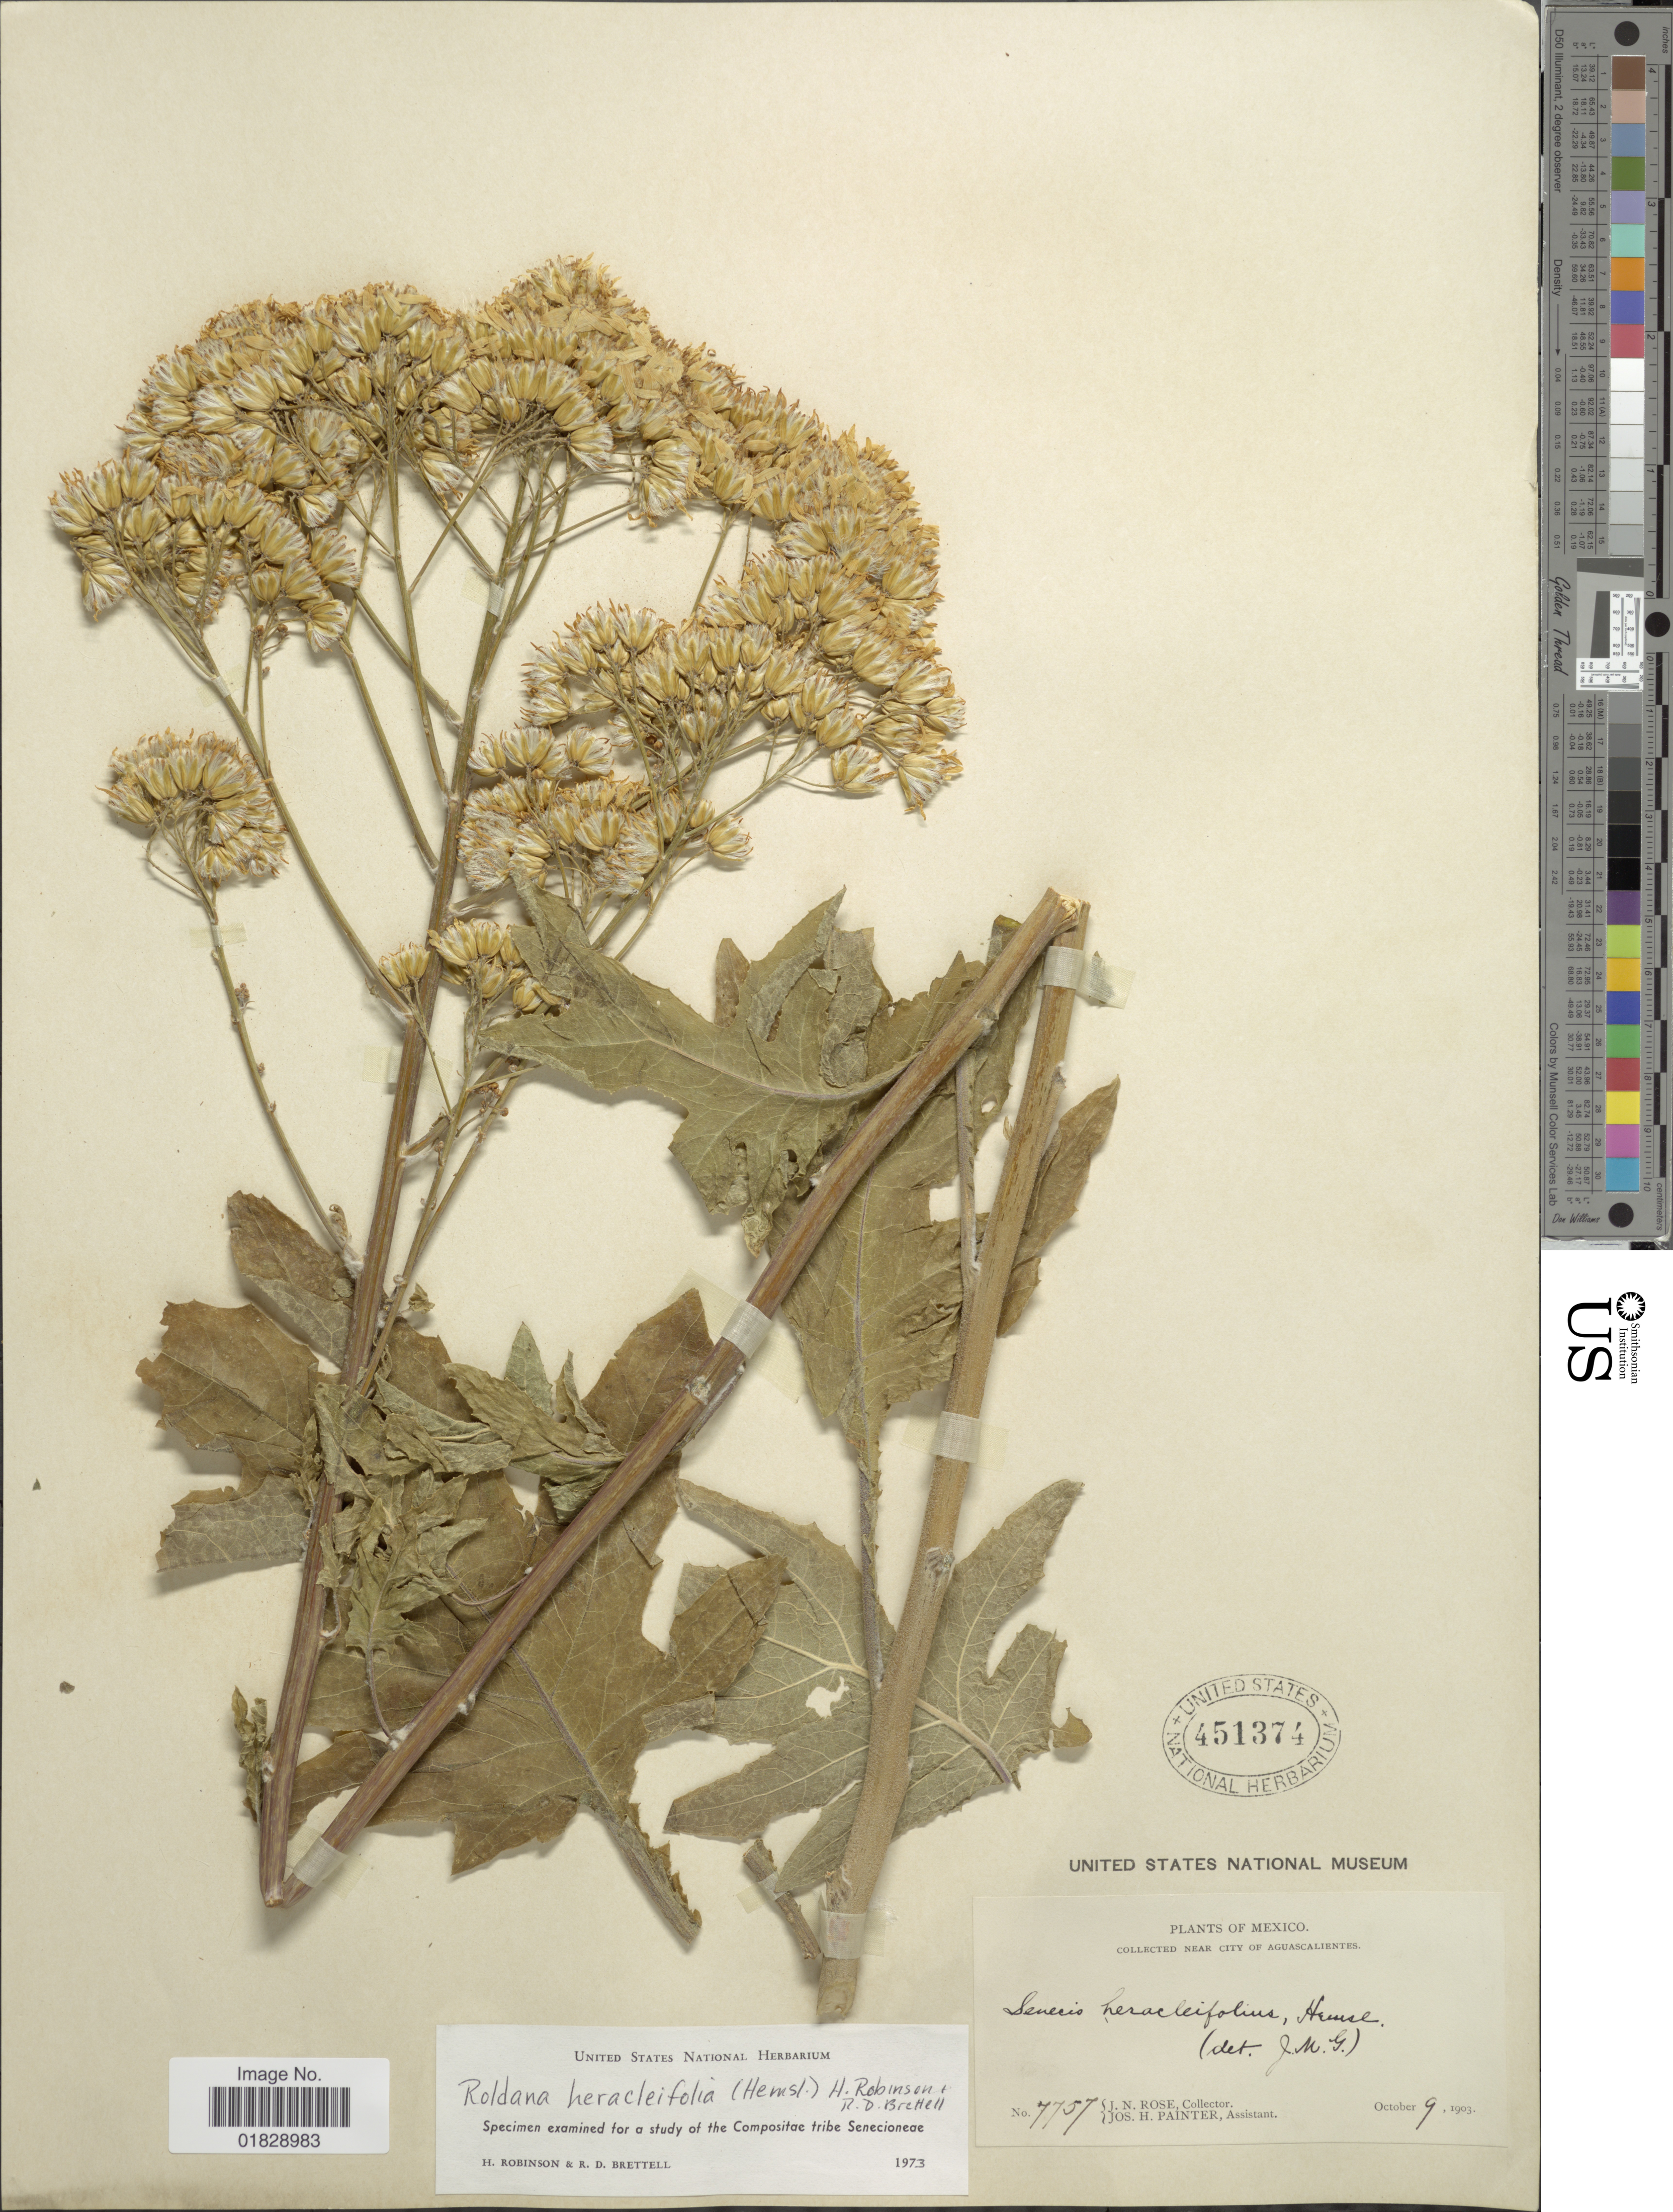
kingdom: Plantae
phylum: Tracheophyta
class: Magnoliopsida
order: Asterales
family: Asteraceae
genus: Roldana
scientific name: Roldana heracleifolia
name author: (Hemsl.) H. Rob. & Brettell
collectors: J. N. Rose & J. H. Painter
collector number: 7757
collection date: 1903-10-09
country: Mexico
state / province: Aguascalientes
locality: Near city of Aguascalientes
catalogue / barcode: US 451374